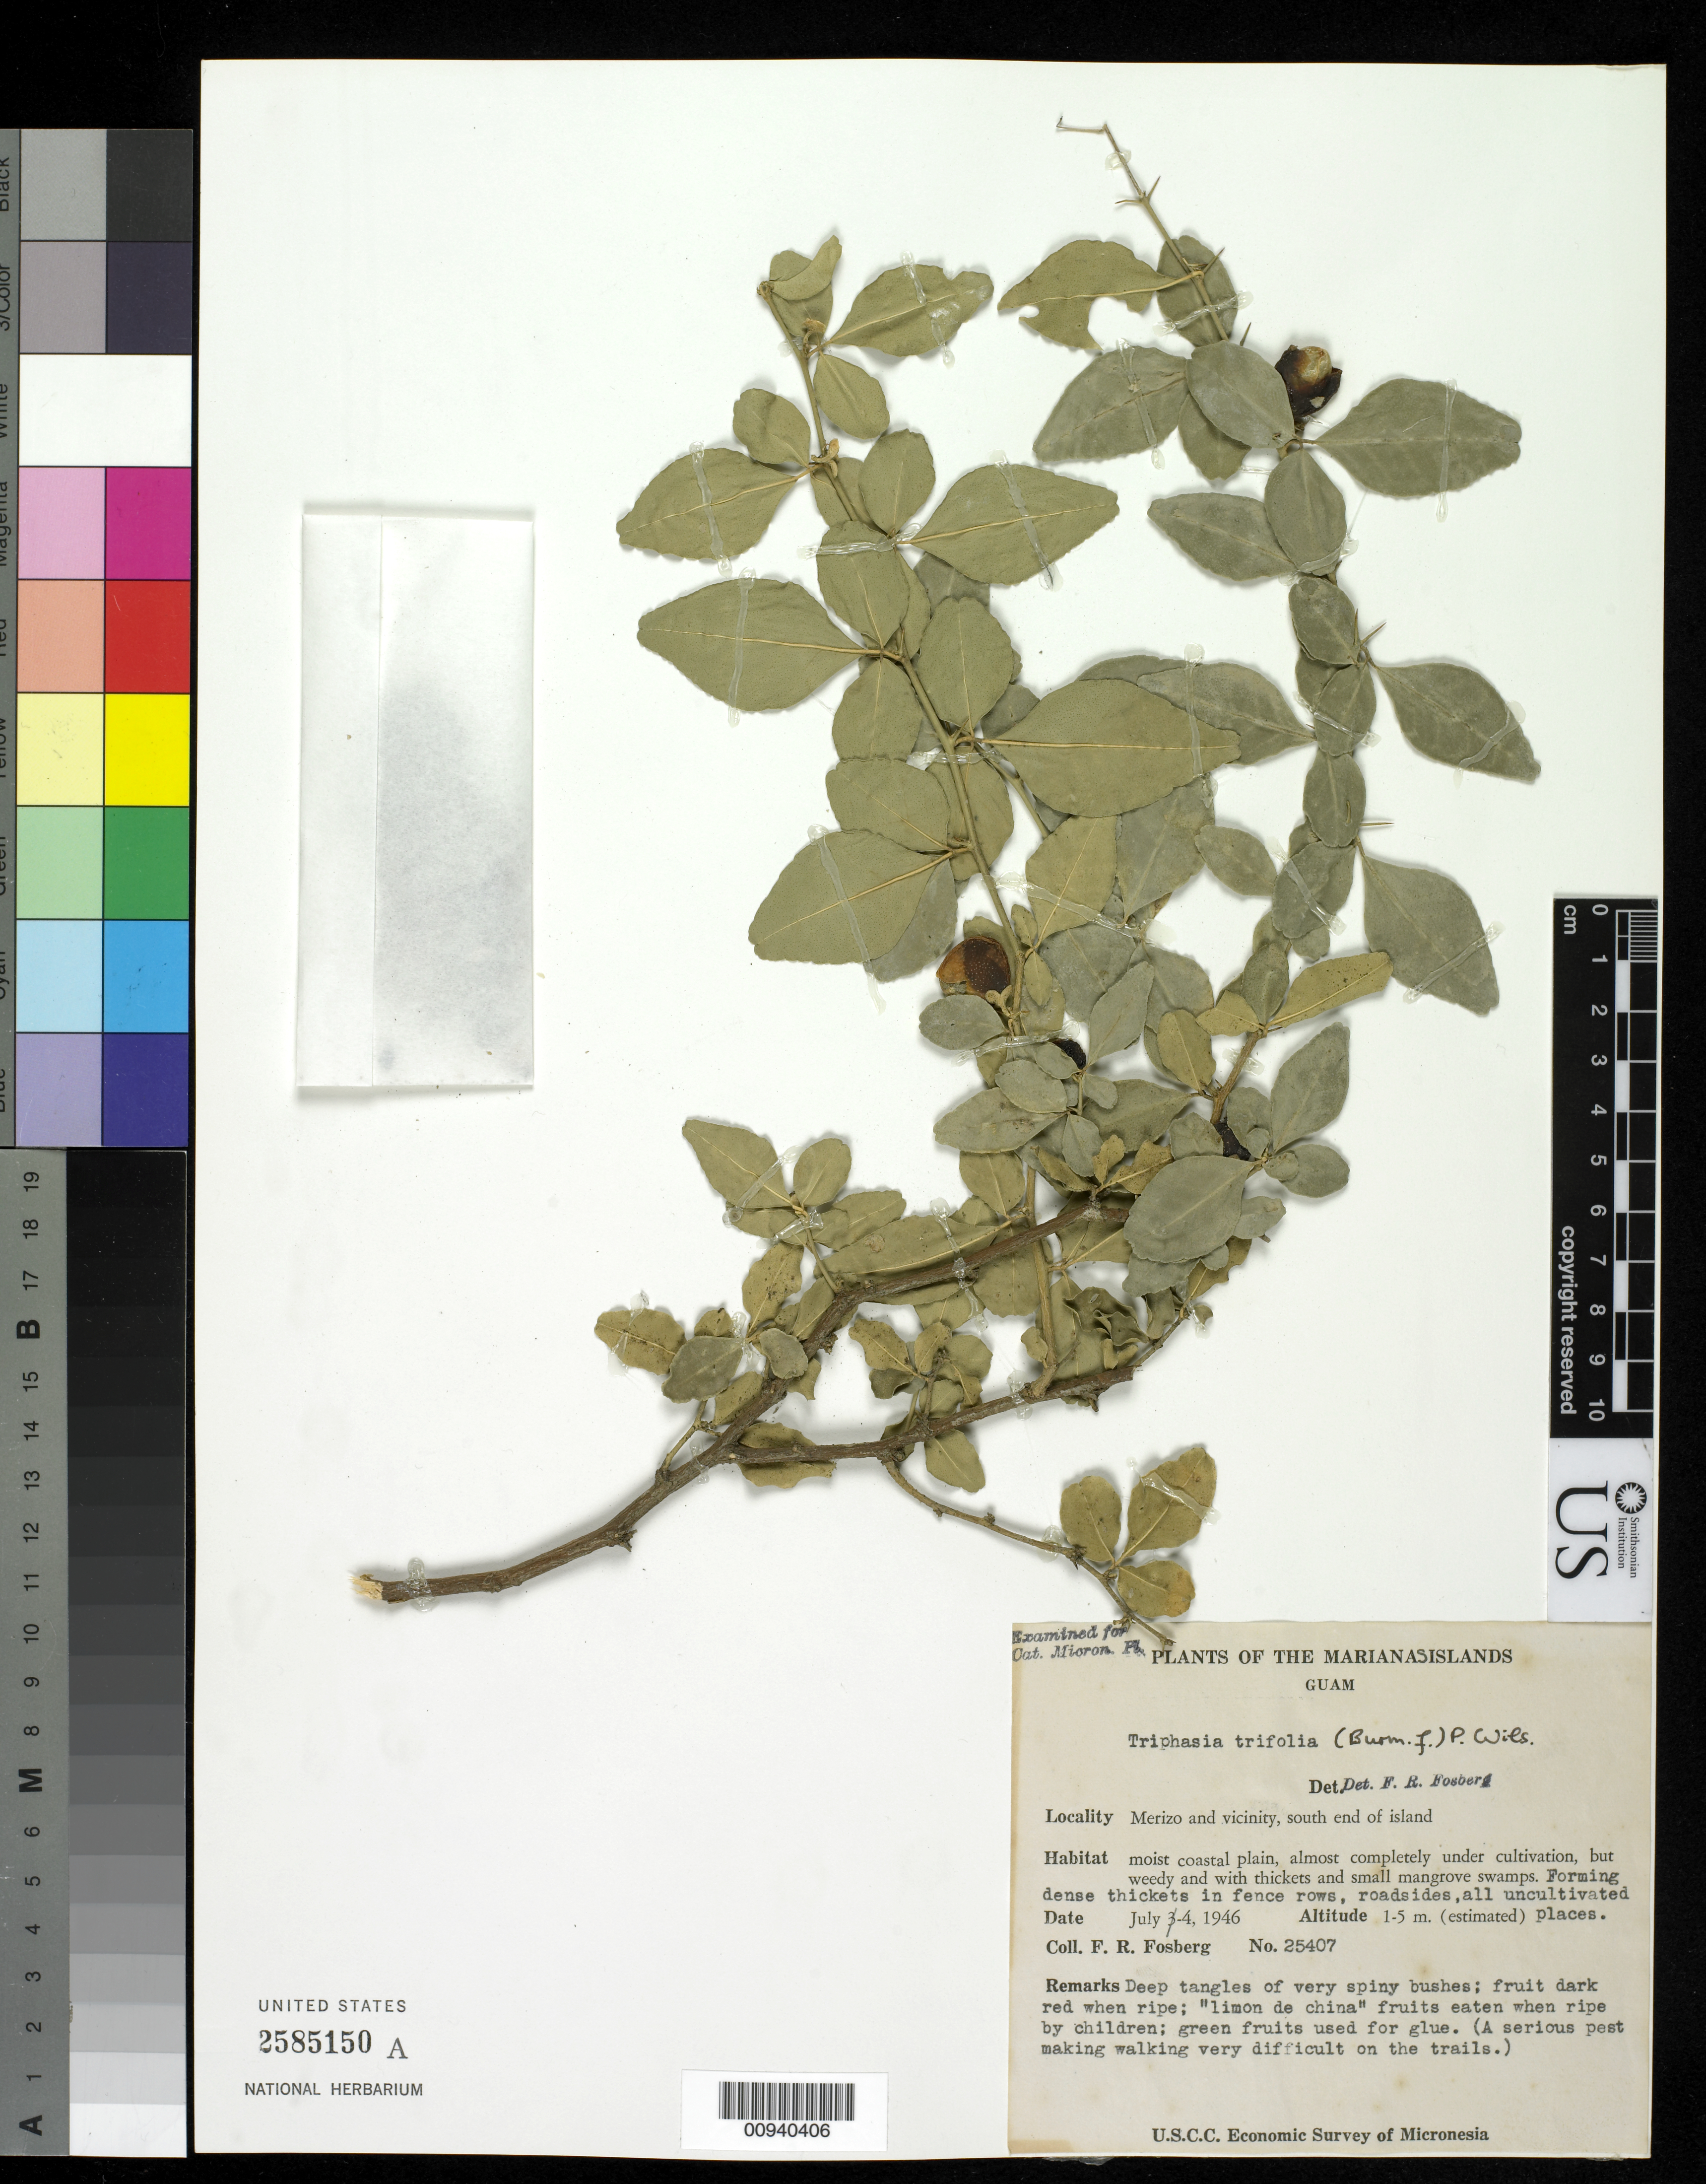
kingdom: Plantae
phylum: Tracheophyta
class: Magnoliopsida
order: Sapindales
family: Rutaceae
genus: Triphasia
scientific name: Triphasia trifolia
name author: (Burm. f.) P. Wilson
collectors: F. R. Fosberg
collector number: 25407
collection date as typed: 04 Jul 1946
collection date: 1946-07-04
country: Guam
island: Guam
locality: Merizo and vicinity, south end of island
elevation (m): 1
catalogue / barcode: US 2585150A